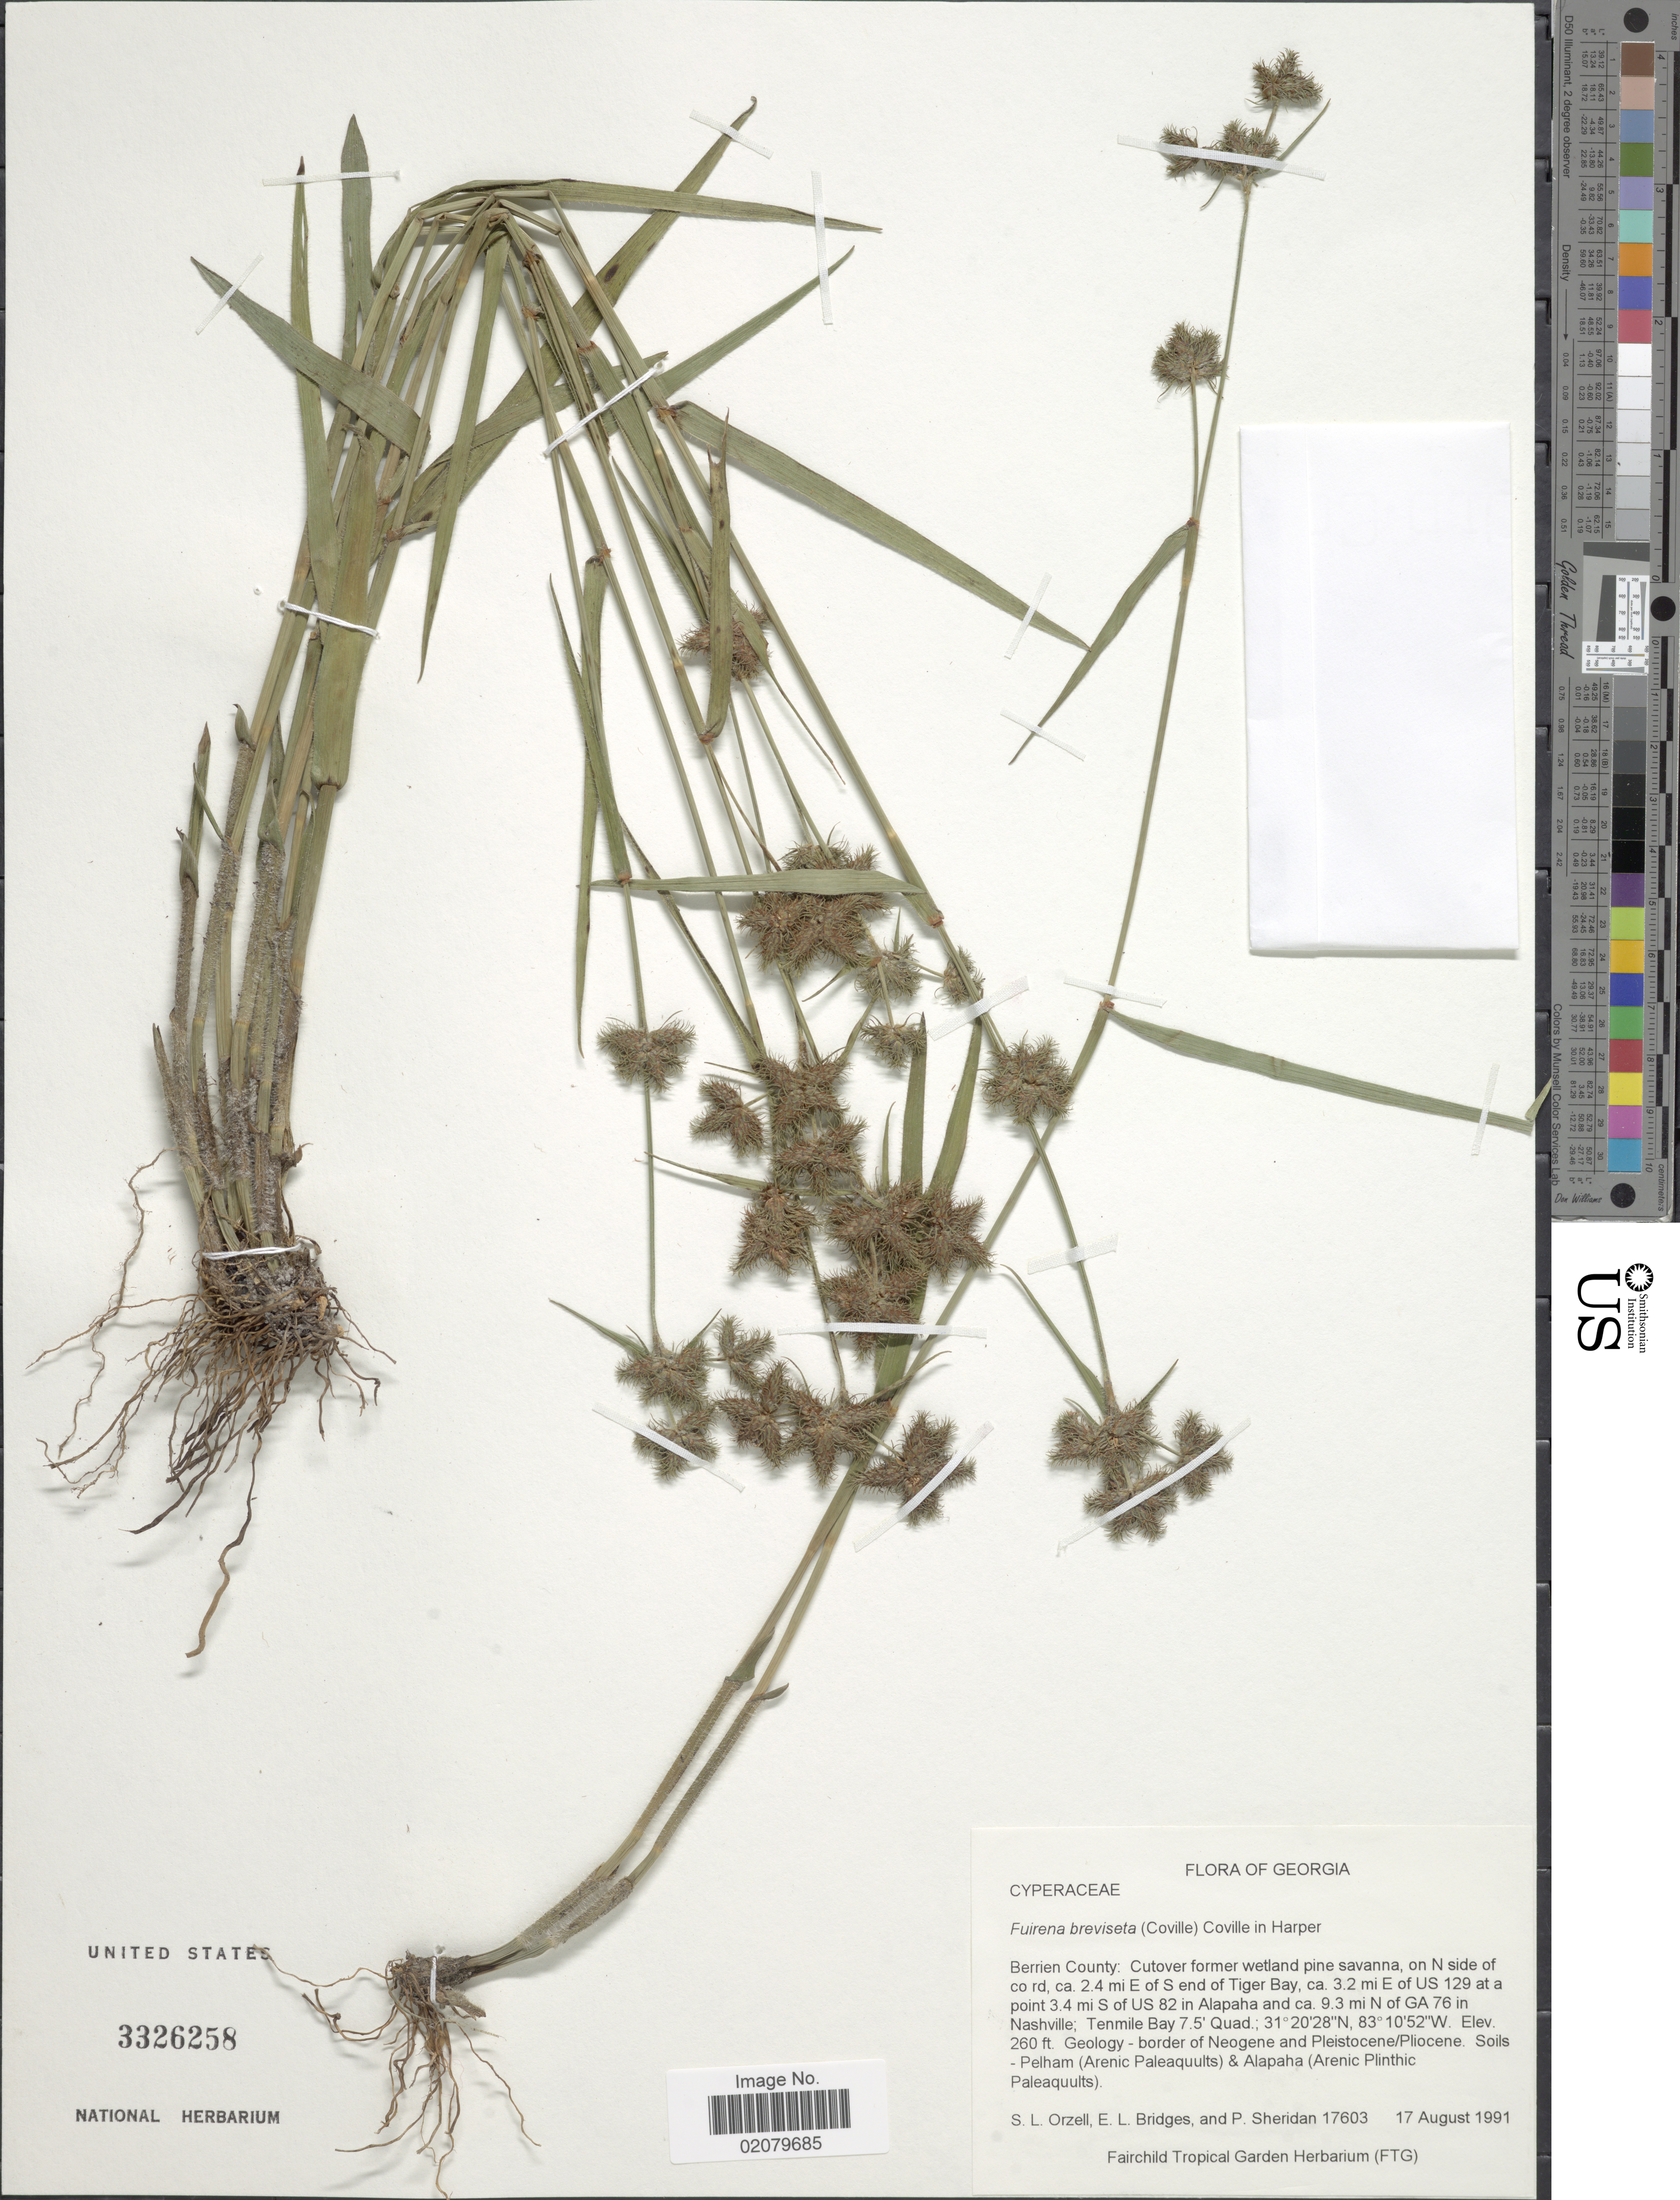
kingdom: Plantae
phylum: Tracheophyta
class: Liliopsida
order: Poales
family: Cyperaceae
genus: Fuirena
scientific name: Fuirena breviseta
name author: (Coville) Coville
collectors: S. Orzell, E. Bridges & P. Sheridan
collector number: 17603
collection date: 1991-08-17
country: United States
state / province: Georgia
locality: Berrien County: on N side of co rd. ca. 2.4 mi E of S end of Tiger Bay, ca. 3.2 mi E. of US 129 at a point 3.4 mi S of US 82 in Alapaha and ca. 9.3 mi N of GA 76 in Nashville; Tenmille Bay 7.5' Quad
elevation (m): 79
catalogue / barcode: US 3326258